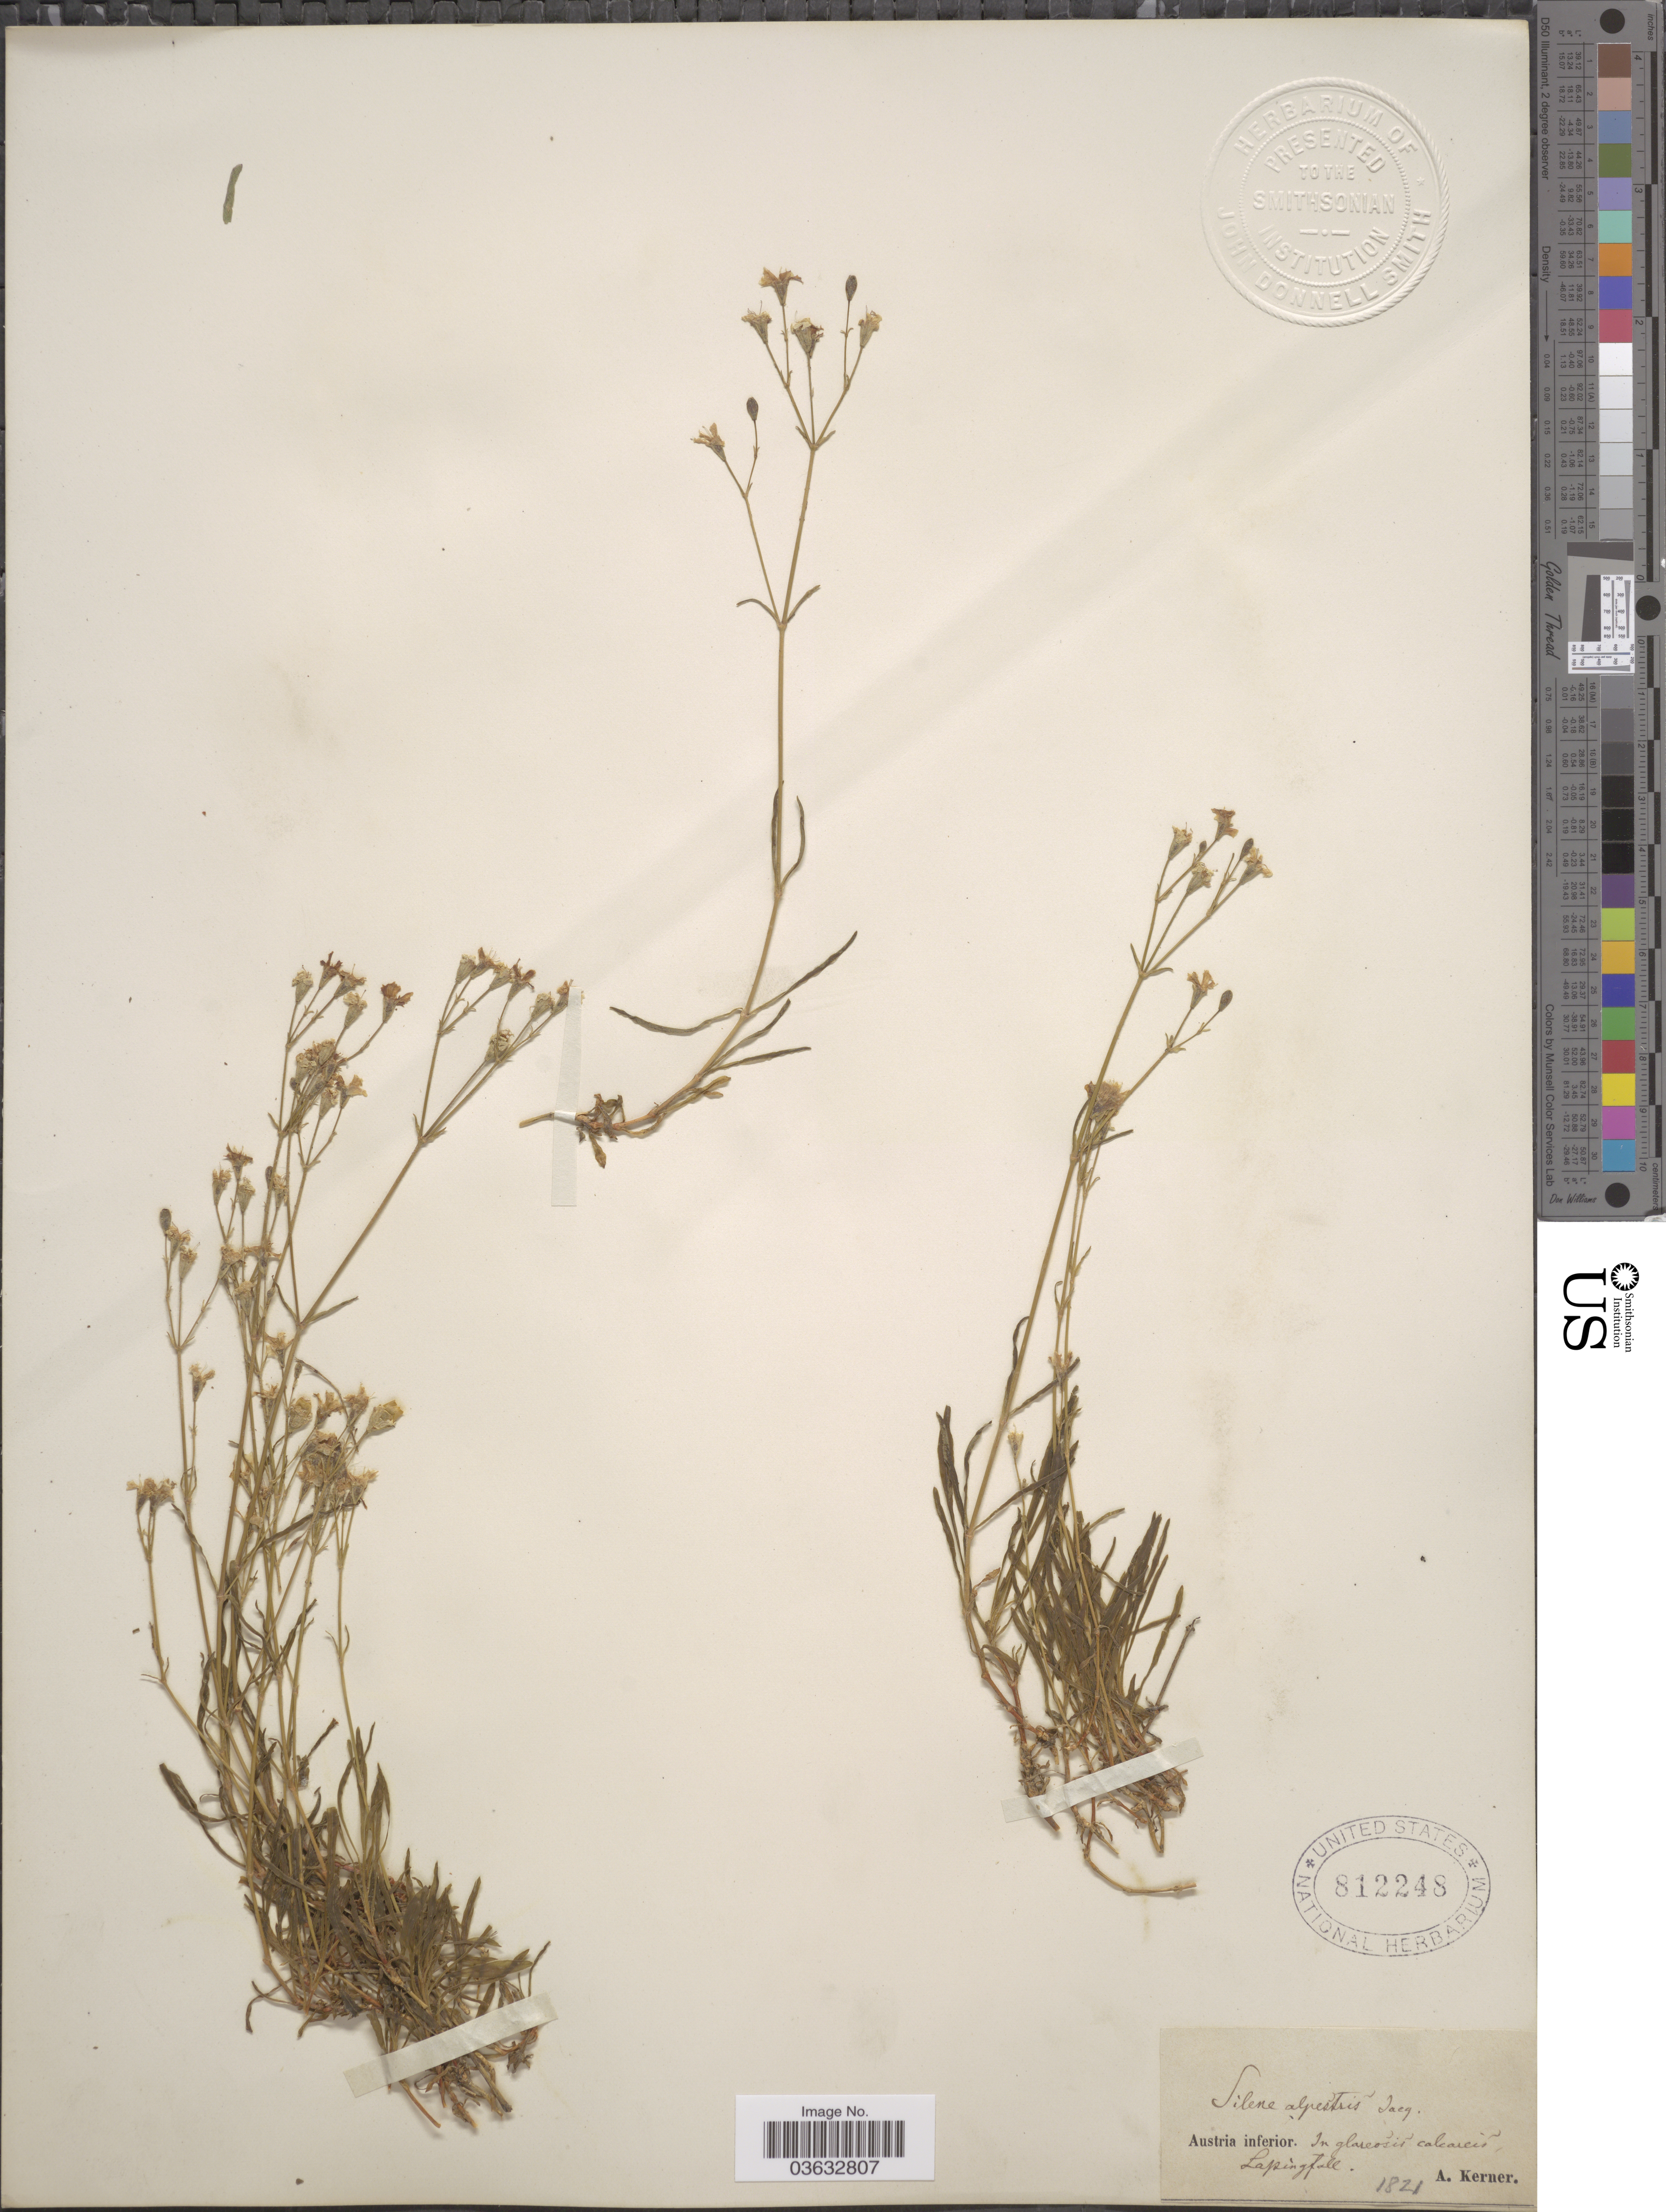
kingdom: Plantae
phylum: Tracheophyta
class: Magnoliopsida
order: Caryophyllales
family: Caryophyllaceae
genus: Silene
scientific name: Silene alpestris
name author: Jacq.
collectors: A. Kerner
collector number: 1821?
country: Austria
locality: Austria inferior. In glareosis calcareis, Lassingfall.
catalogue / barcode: US 812248